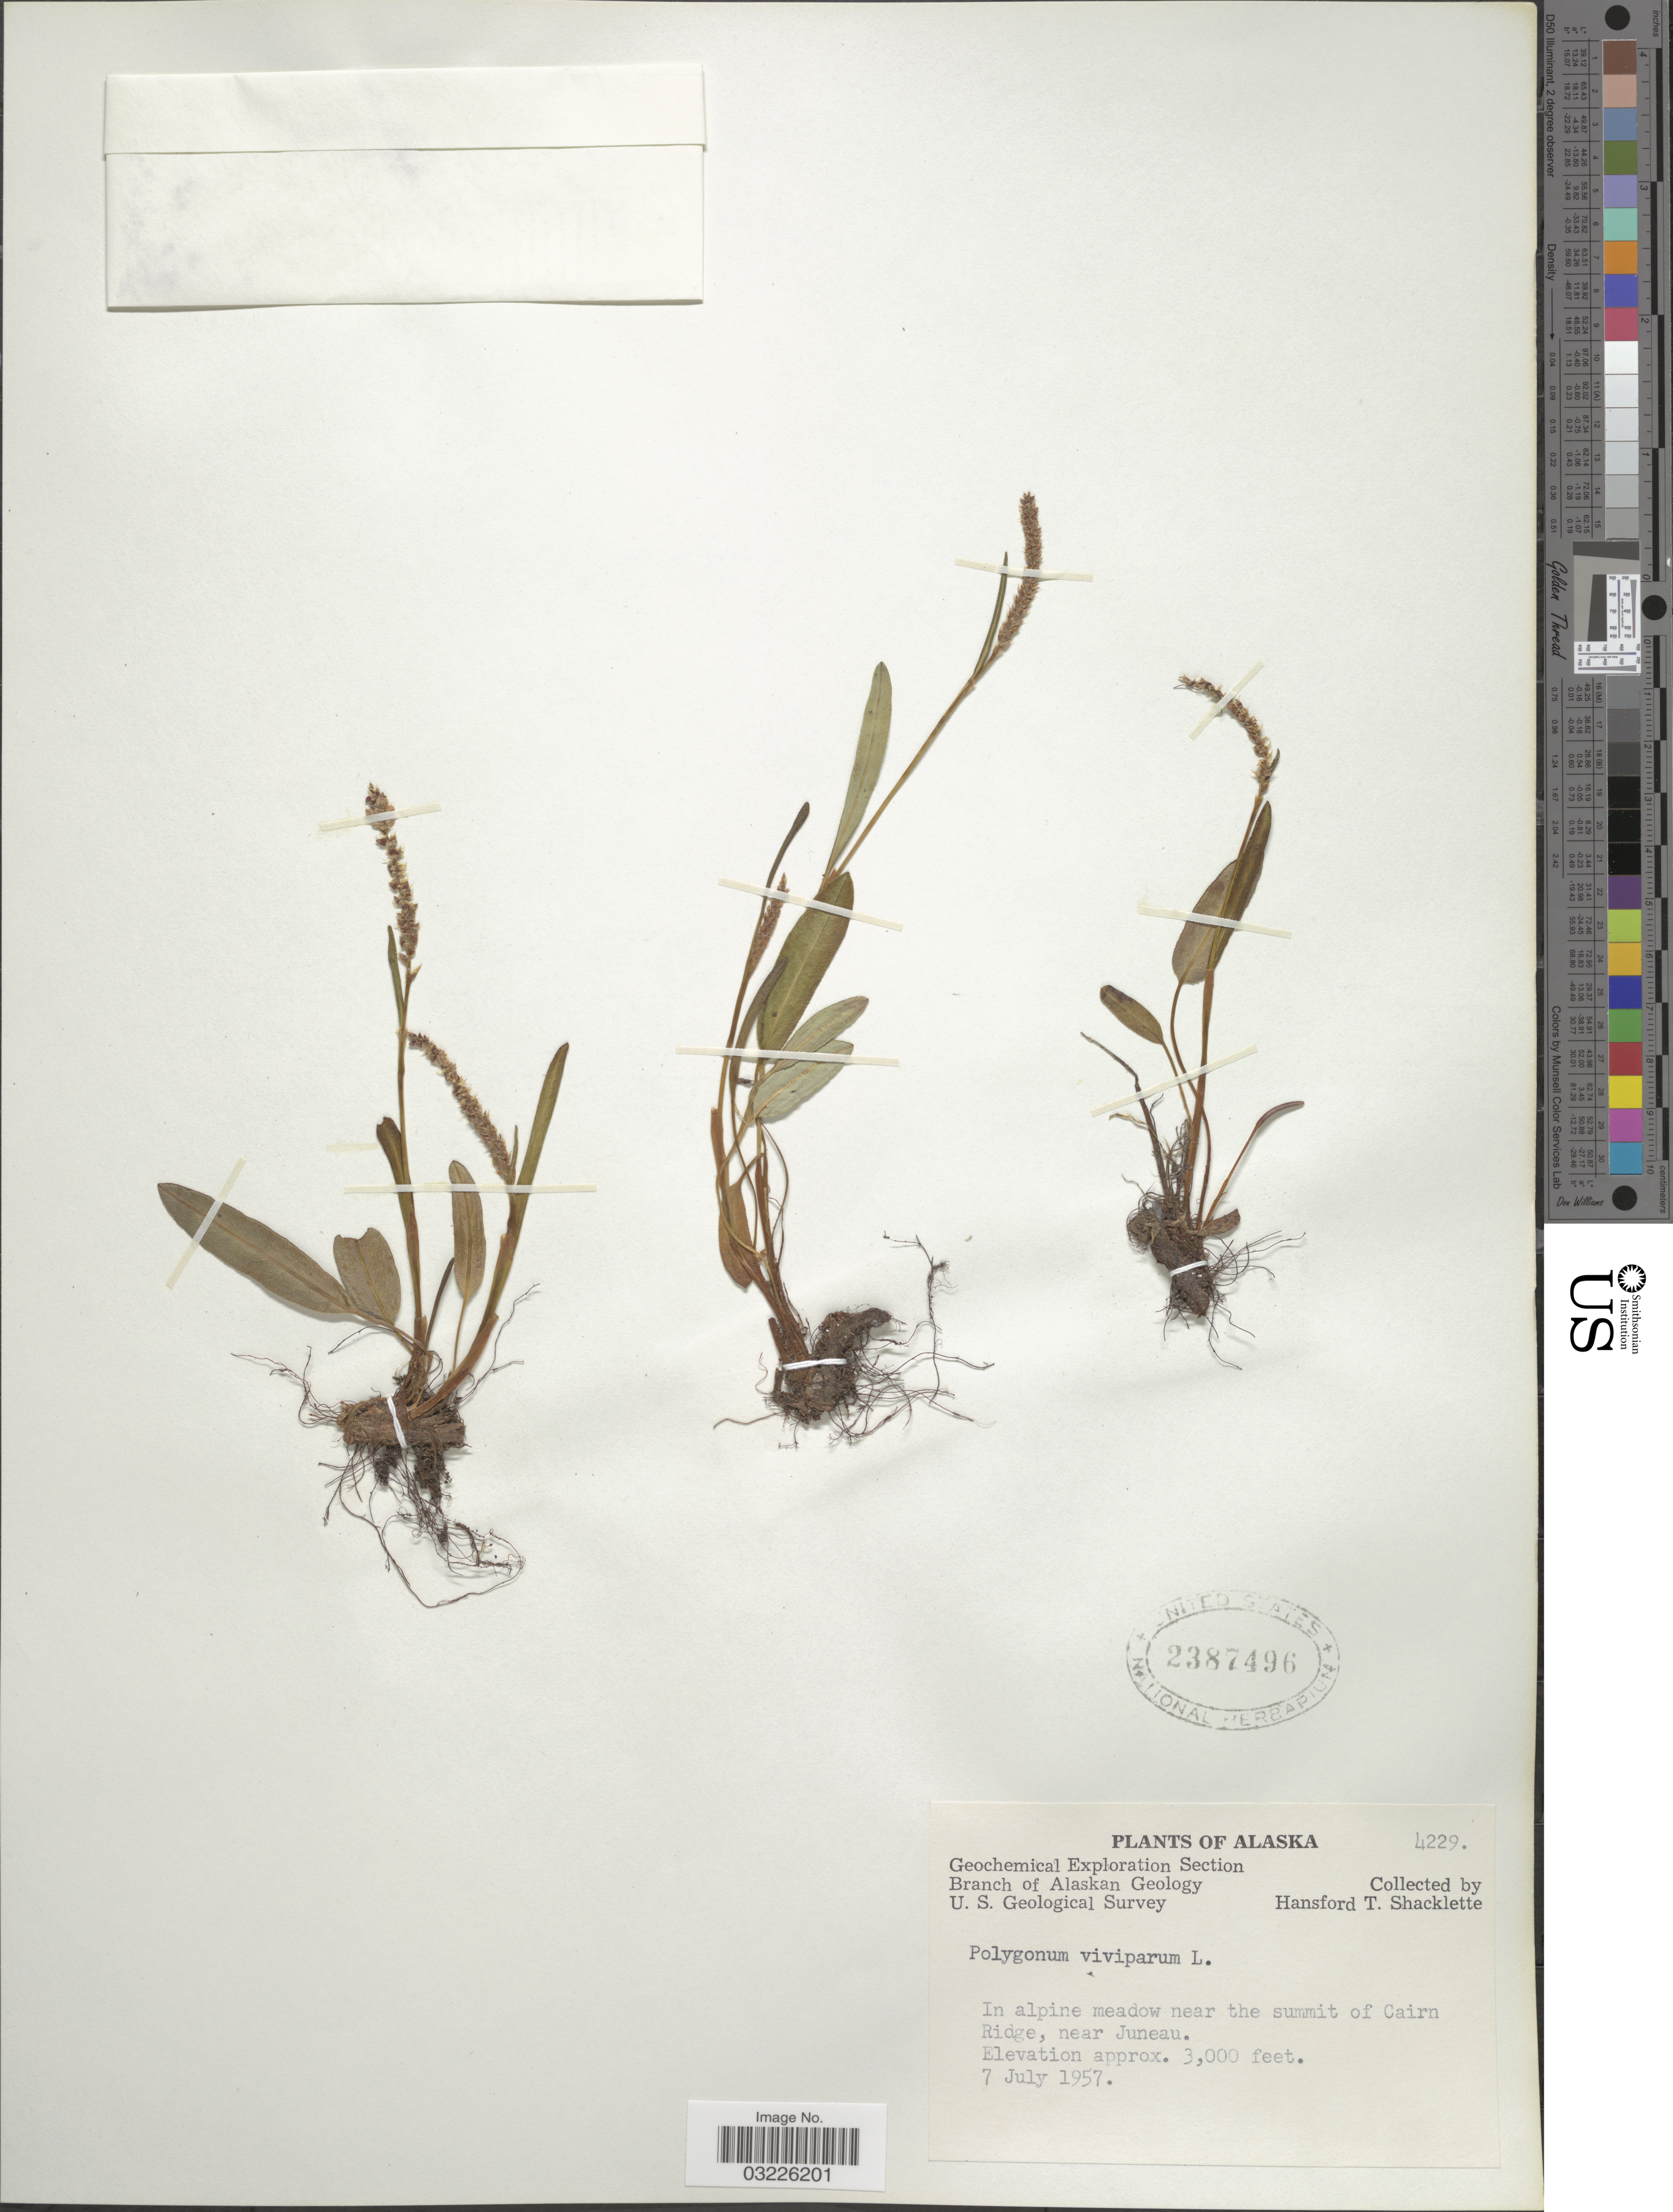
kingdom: Plantae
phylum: Tracheophyta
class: Magnoliopsida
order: Caryophyllales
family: Polygonaceae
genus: Bistorta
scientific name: Bistorta vivipara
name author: (L.) Delarbre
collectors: H. Shacklette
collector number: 4229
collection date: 1957-07-07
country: United States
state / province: Alaska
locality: Near the summit of Cairn Ridge, near Juneau.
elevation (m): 914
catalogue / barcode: US 2387496